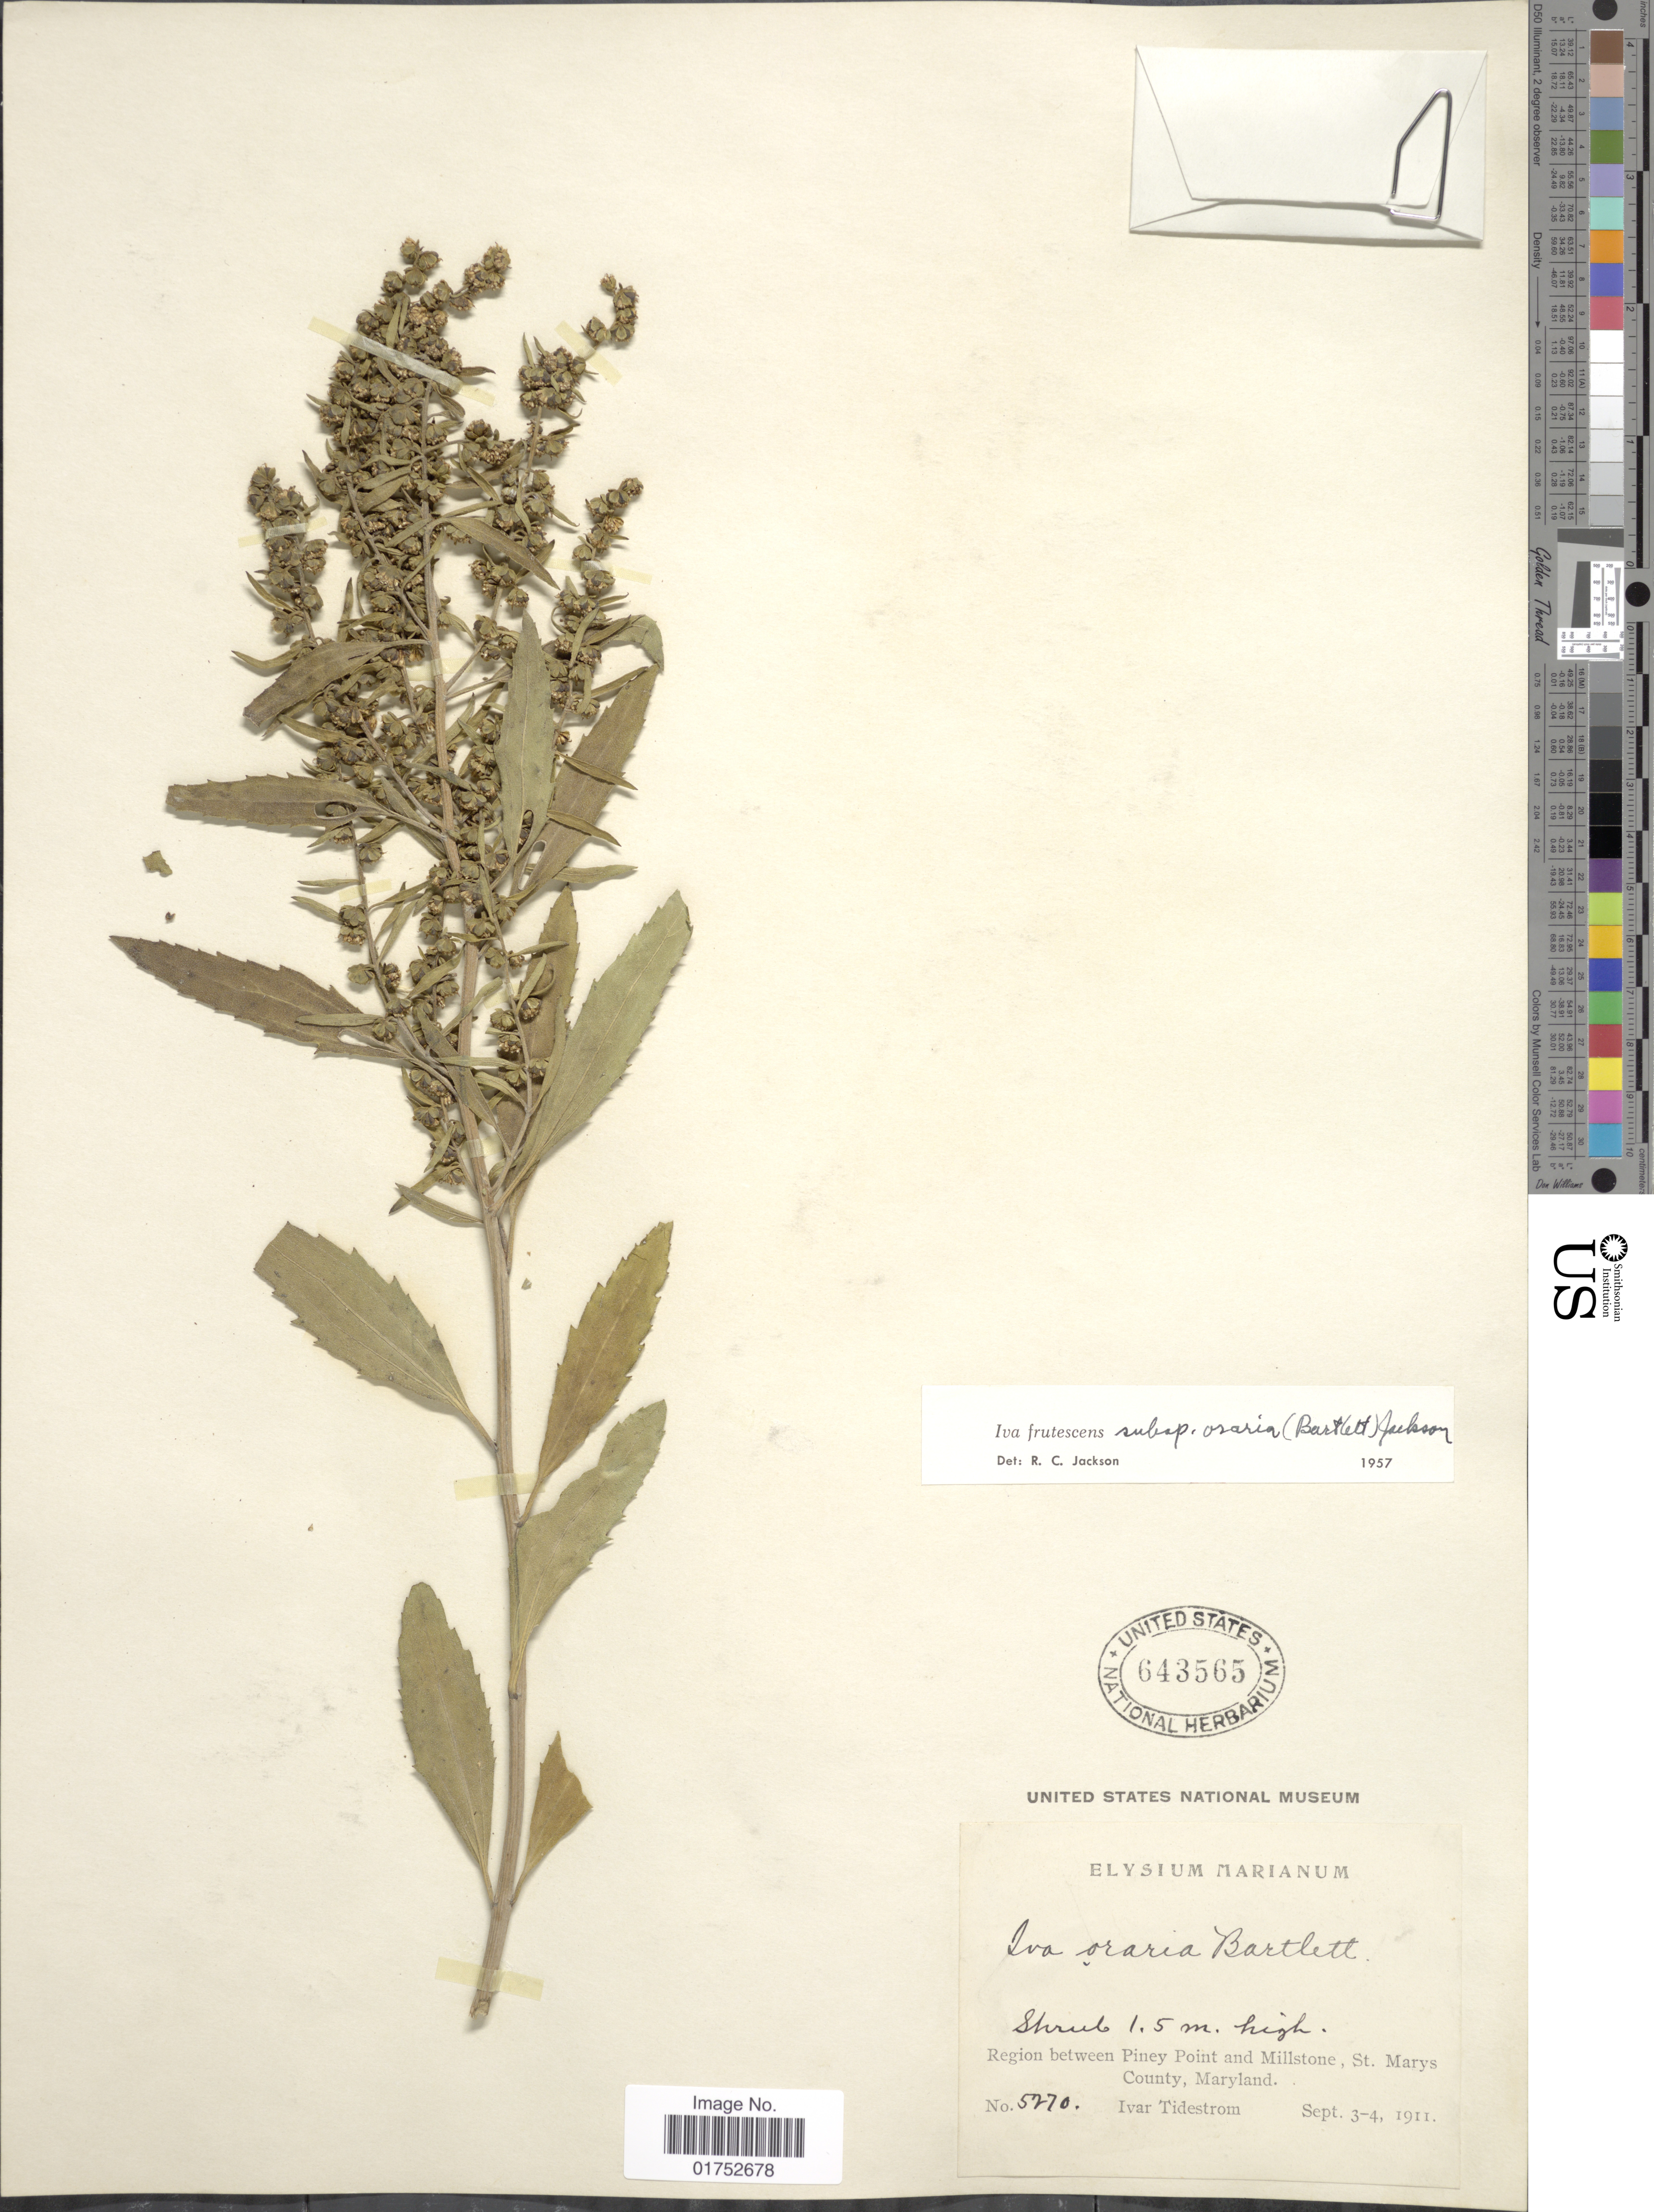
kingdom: Plantae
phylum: Tracheophyta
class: Magnoliopsida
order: Asterales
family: Asteraceae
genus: Iva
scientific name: Iva frutescens subsp. oraria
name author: (Bartlett) R.C. Jacks.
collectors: I. F. Tidestrom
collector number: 5270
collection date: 1911-09-03/1911-09-04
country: United States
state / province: Maryland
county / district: St. Mary's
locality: Region between Piney Point and Millstone, St. Marys County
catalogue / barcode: US 643565